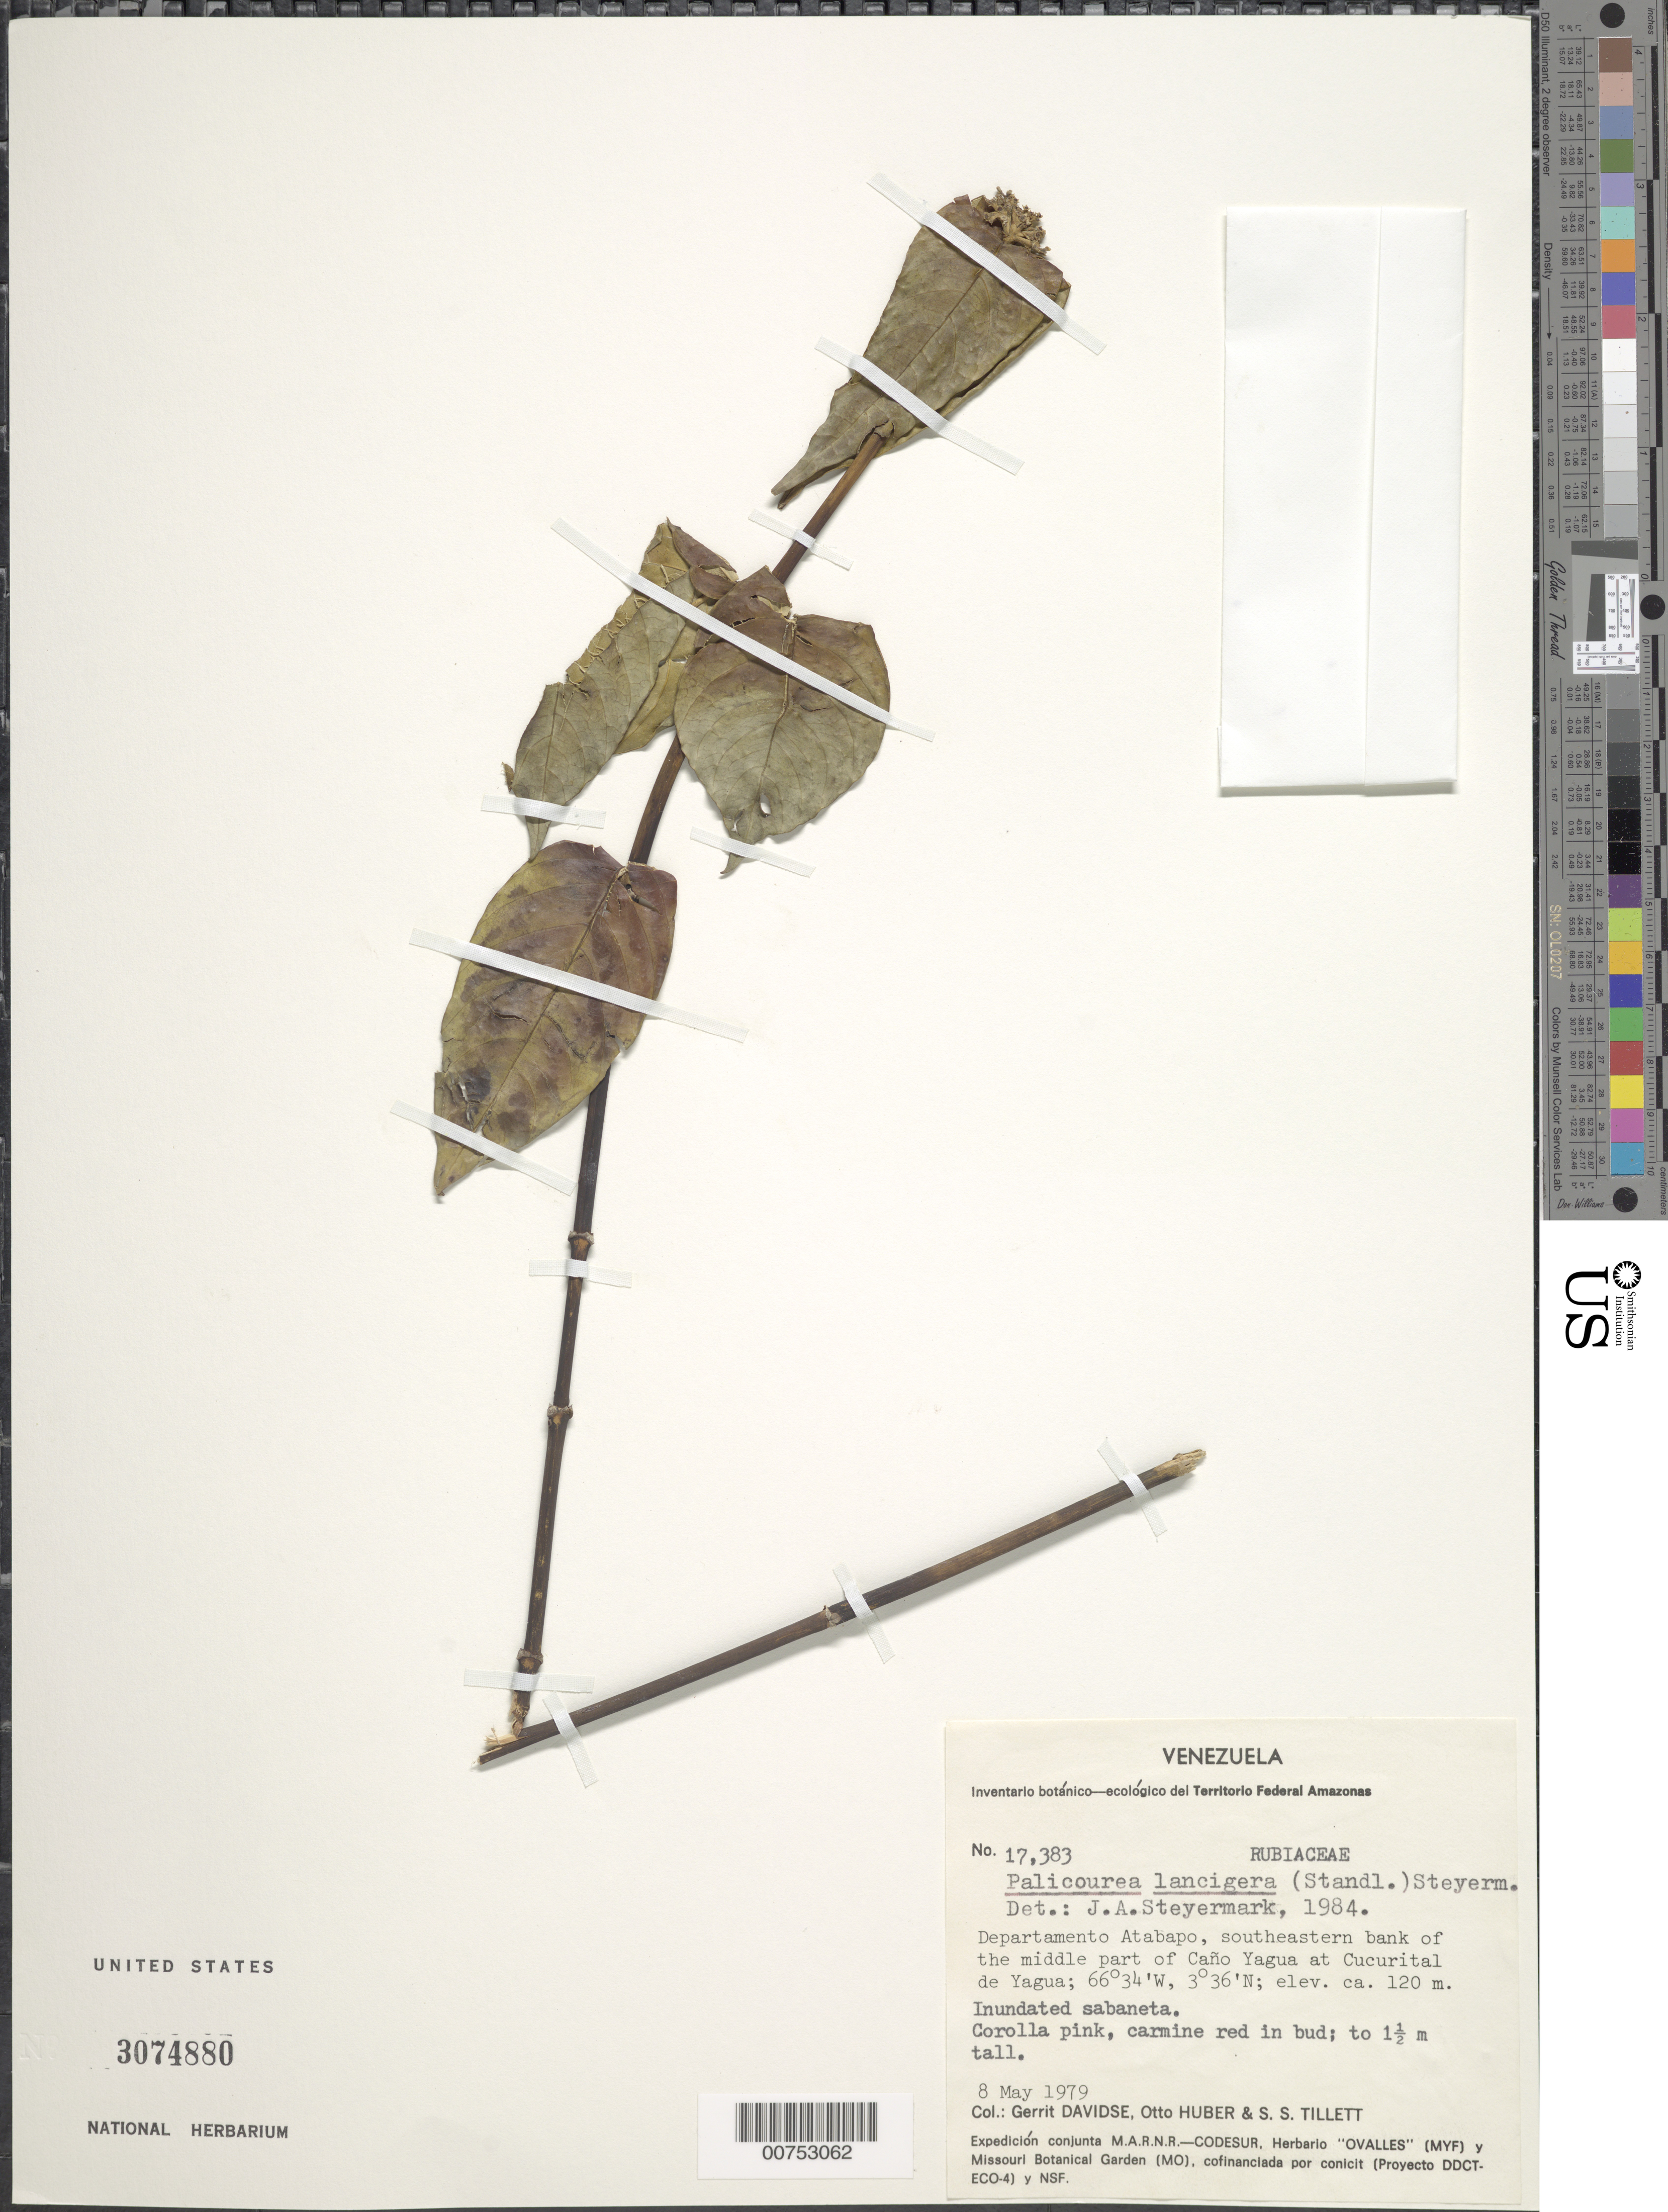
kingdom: Plantae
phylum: Tracheophyta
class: Magnoliopsida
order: Gentianales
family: Rubiaceae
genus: Palicourea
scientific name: Palicourea lancigera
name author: (Standl.) Steyerm.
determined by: Steyermark, Julian A., (VEN)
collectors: G. Davidse, O. Huber & S. S. Tillett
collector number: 17383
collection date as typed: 8-May-79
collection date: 1979-05-08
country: Venezuela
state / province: Amazonas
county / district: Atabapo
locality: Cucurital de Yagua, SE bank of the middle part of Caño Yagua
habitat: Inundated sabaneta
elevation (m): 120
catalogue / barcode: US 3074880